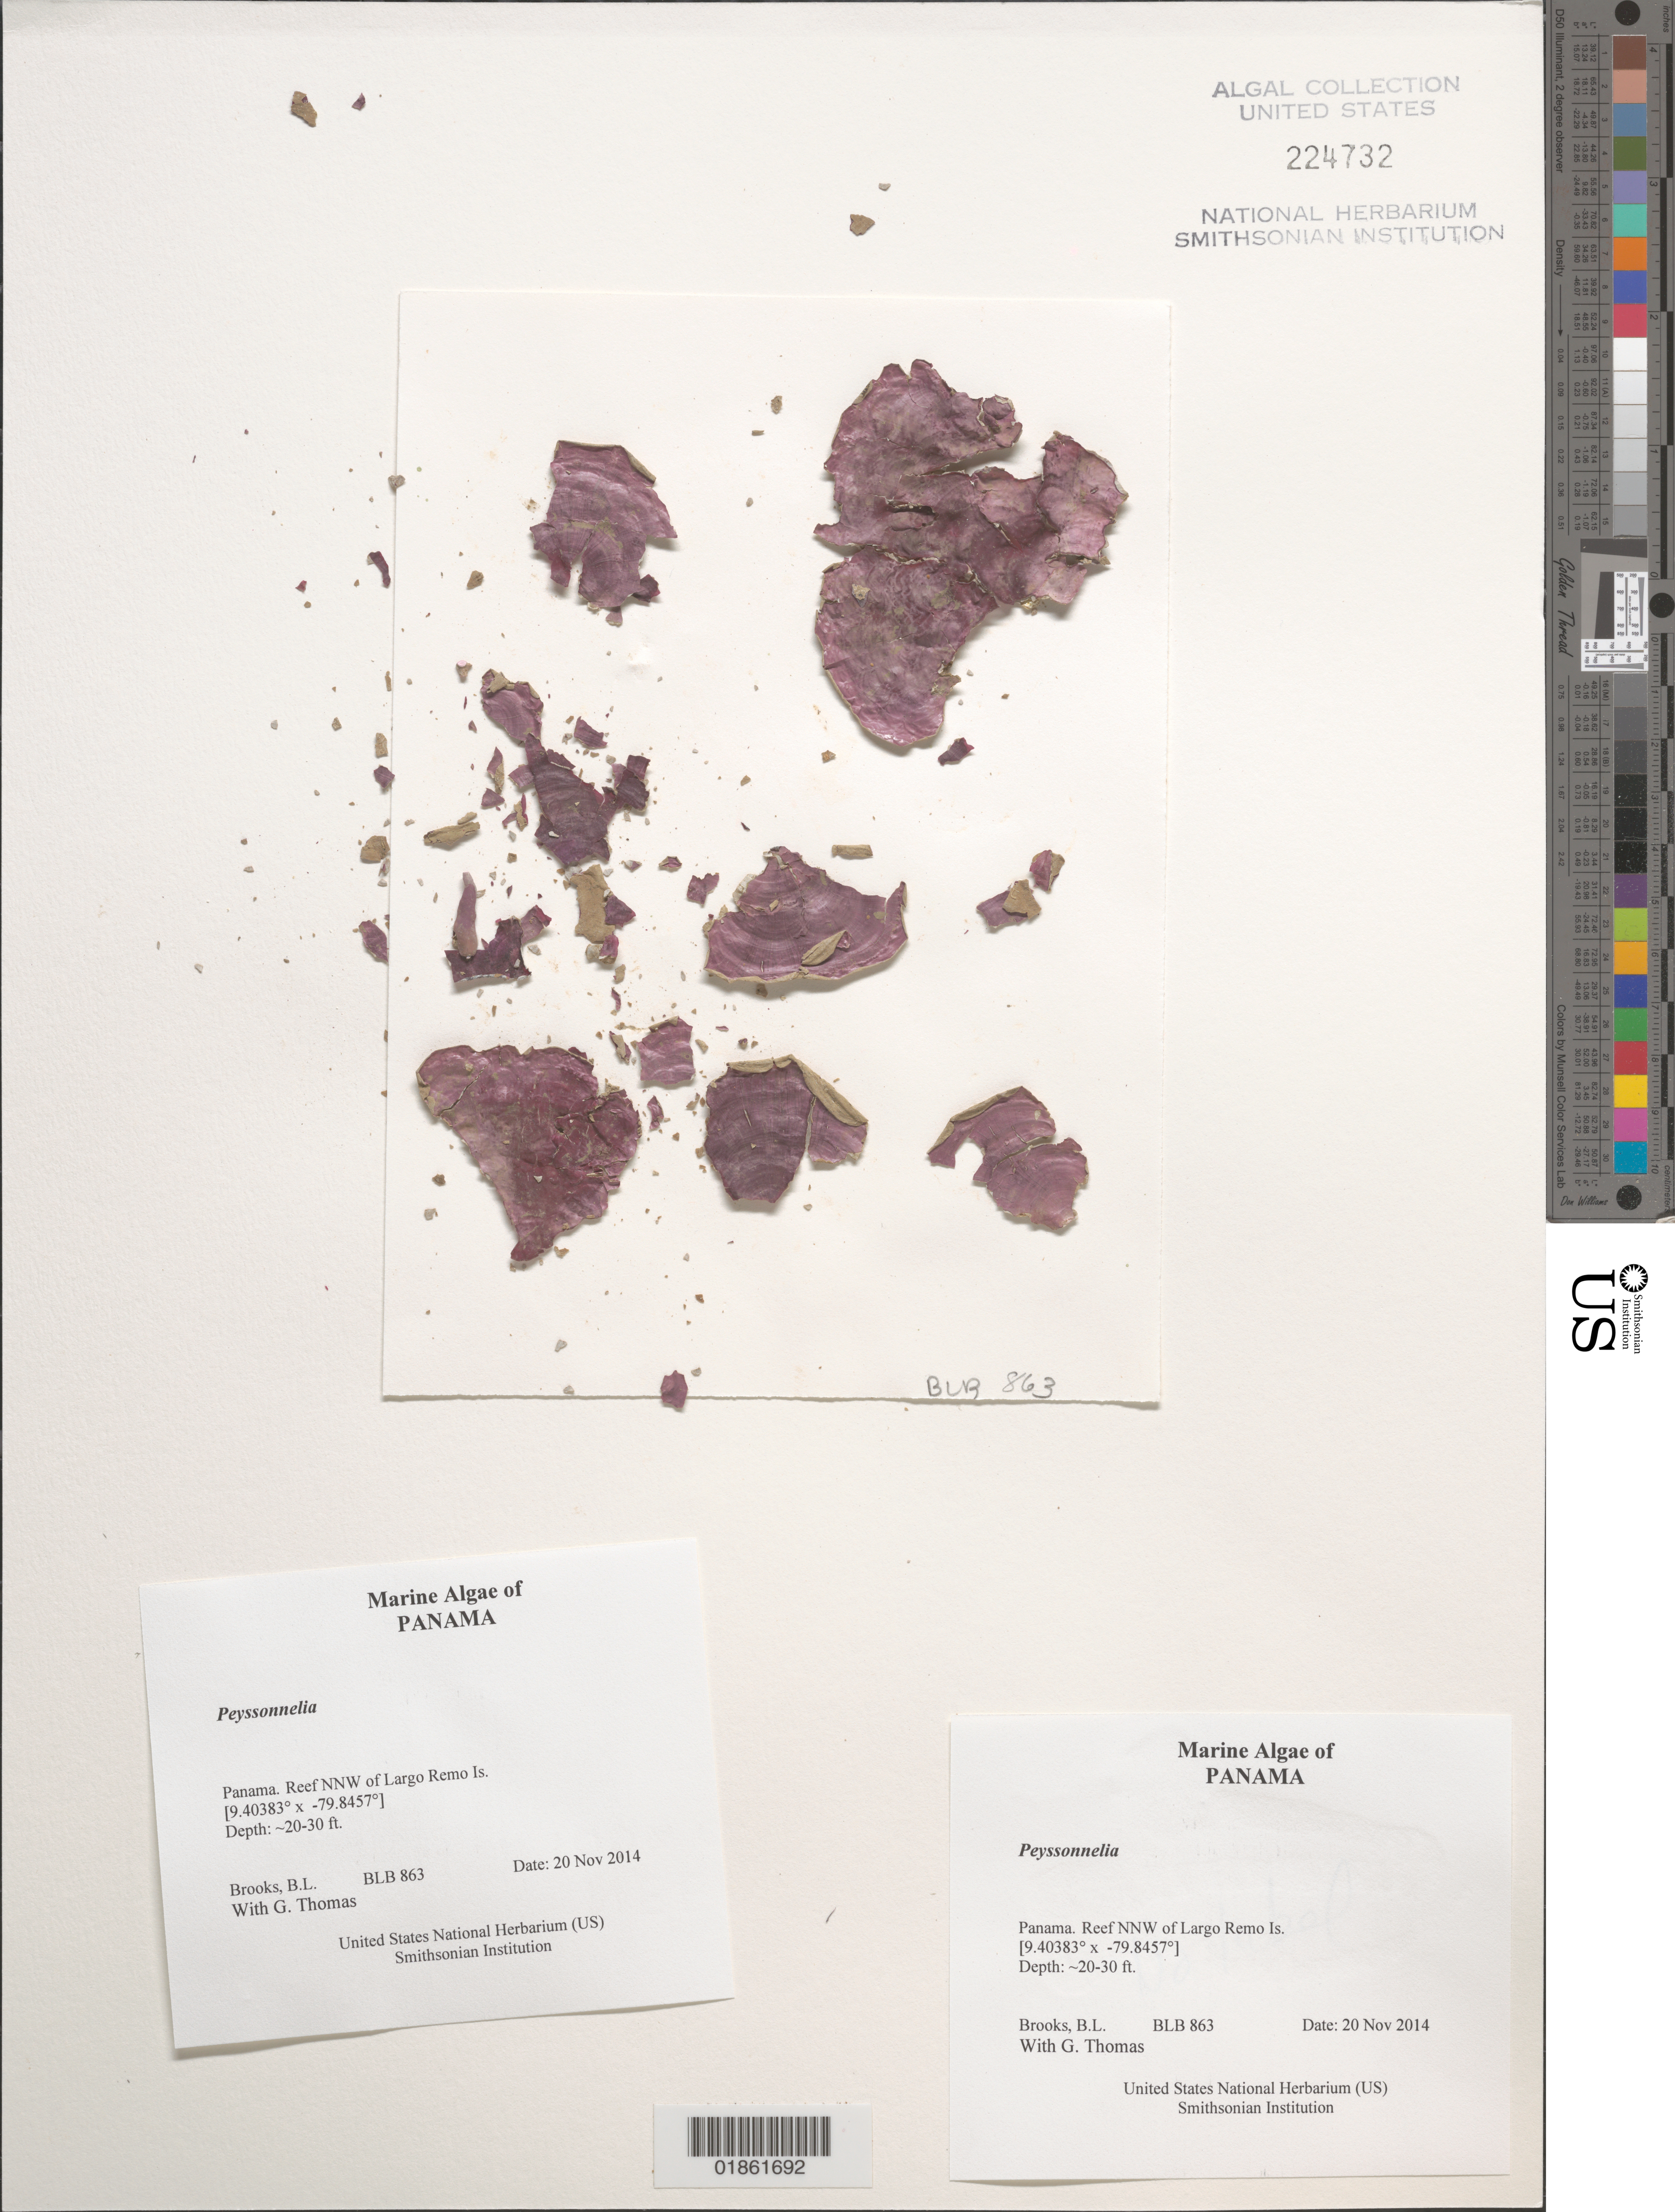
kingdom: Plantae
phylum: Rhodophyta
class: Florideophyceae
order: Peyssonneliales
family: Peyssonneliaceae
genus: Peyssonnelia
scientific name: Peyssonnelia sp.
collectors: B. Brooks & G. Thomas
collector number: BLB863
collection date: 2014-11-20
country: Panama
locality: Reef NNW of Largo Remo Is.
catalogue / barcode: US 224732